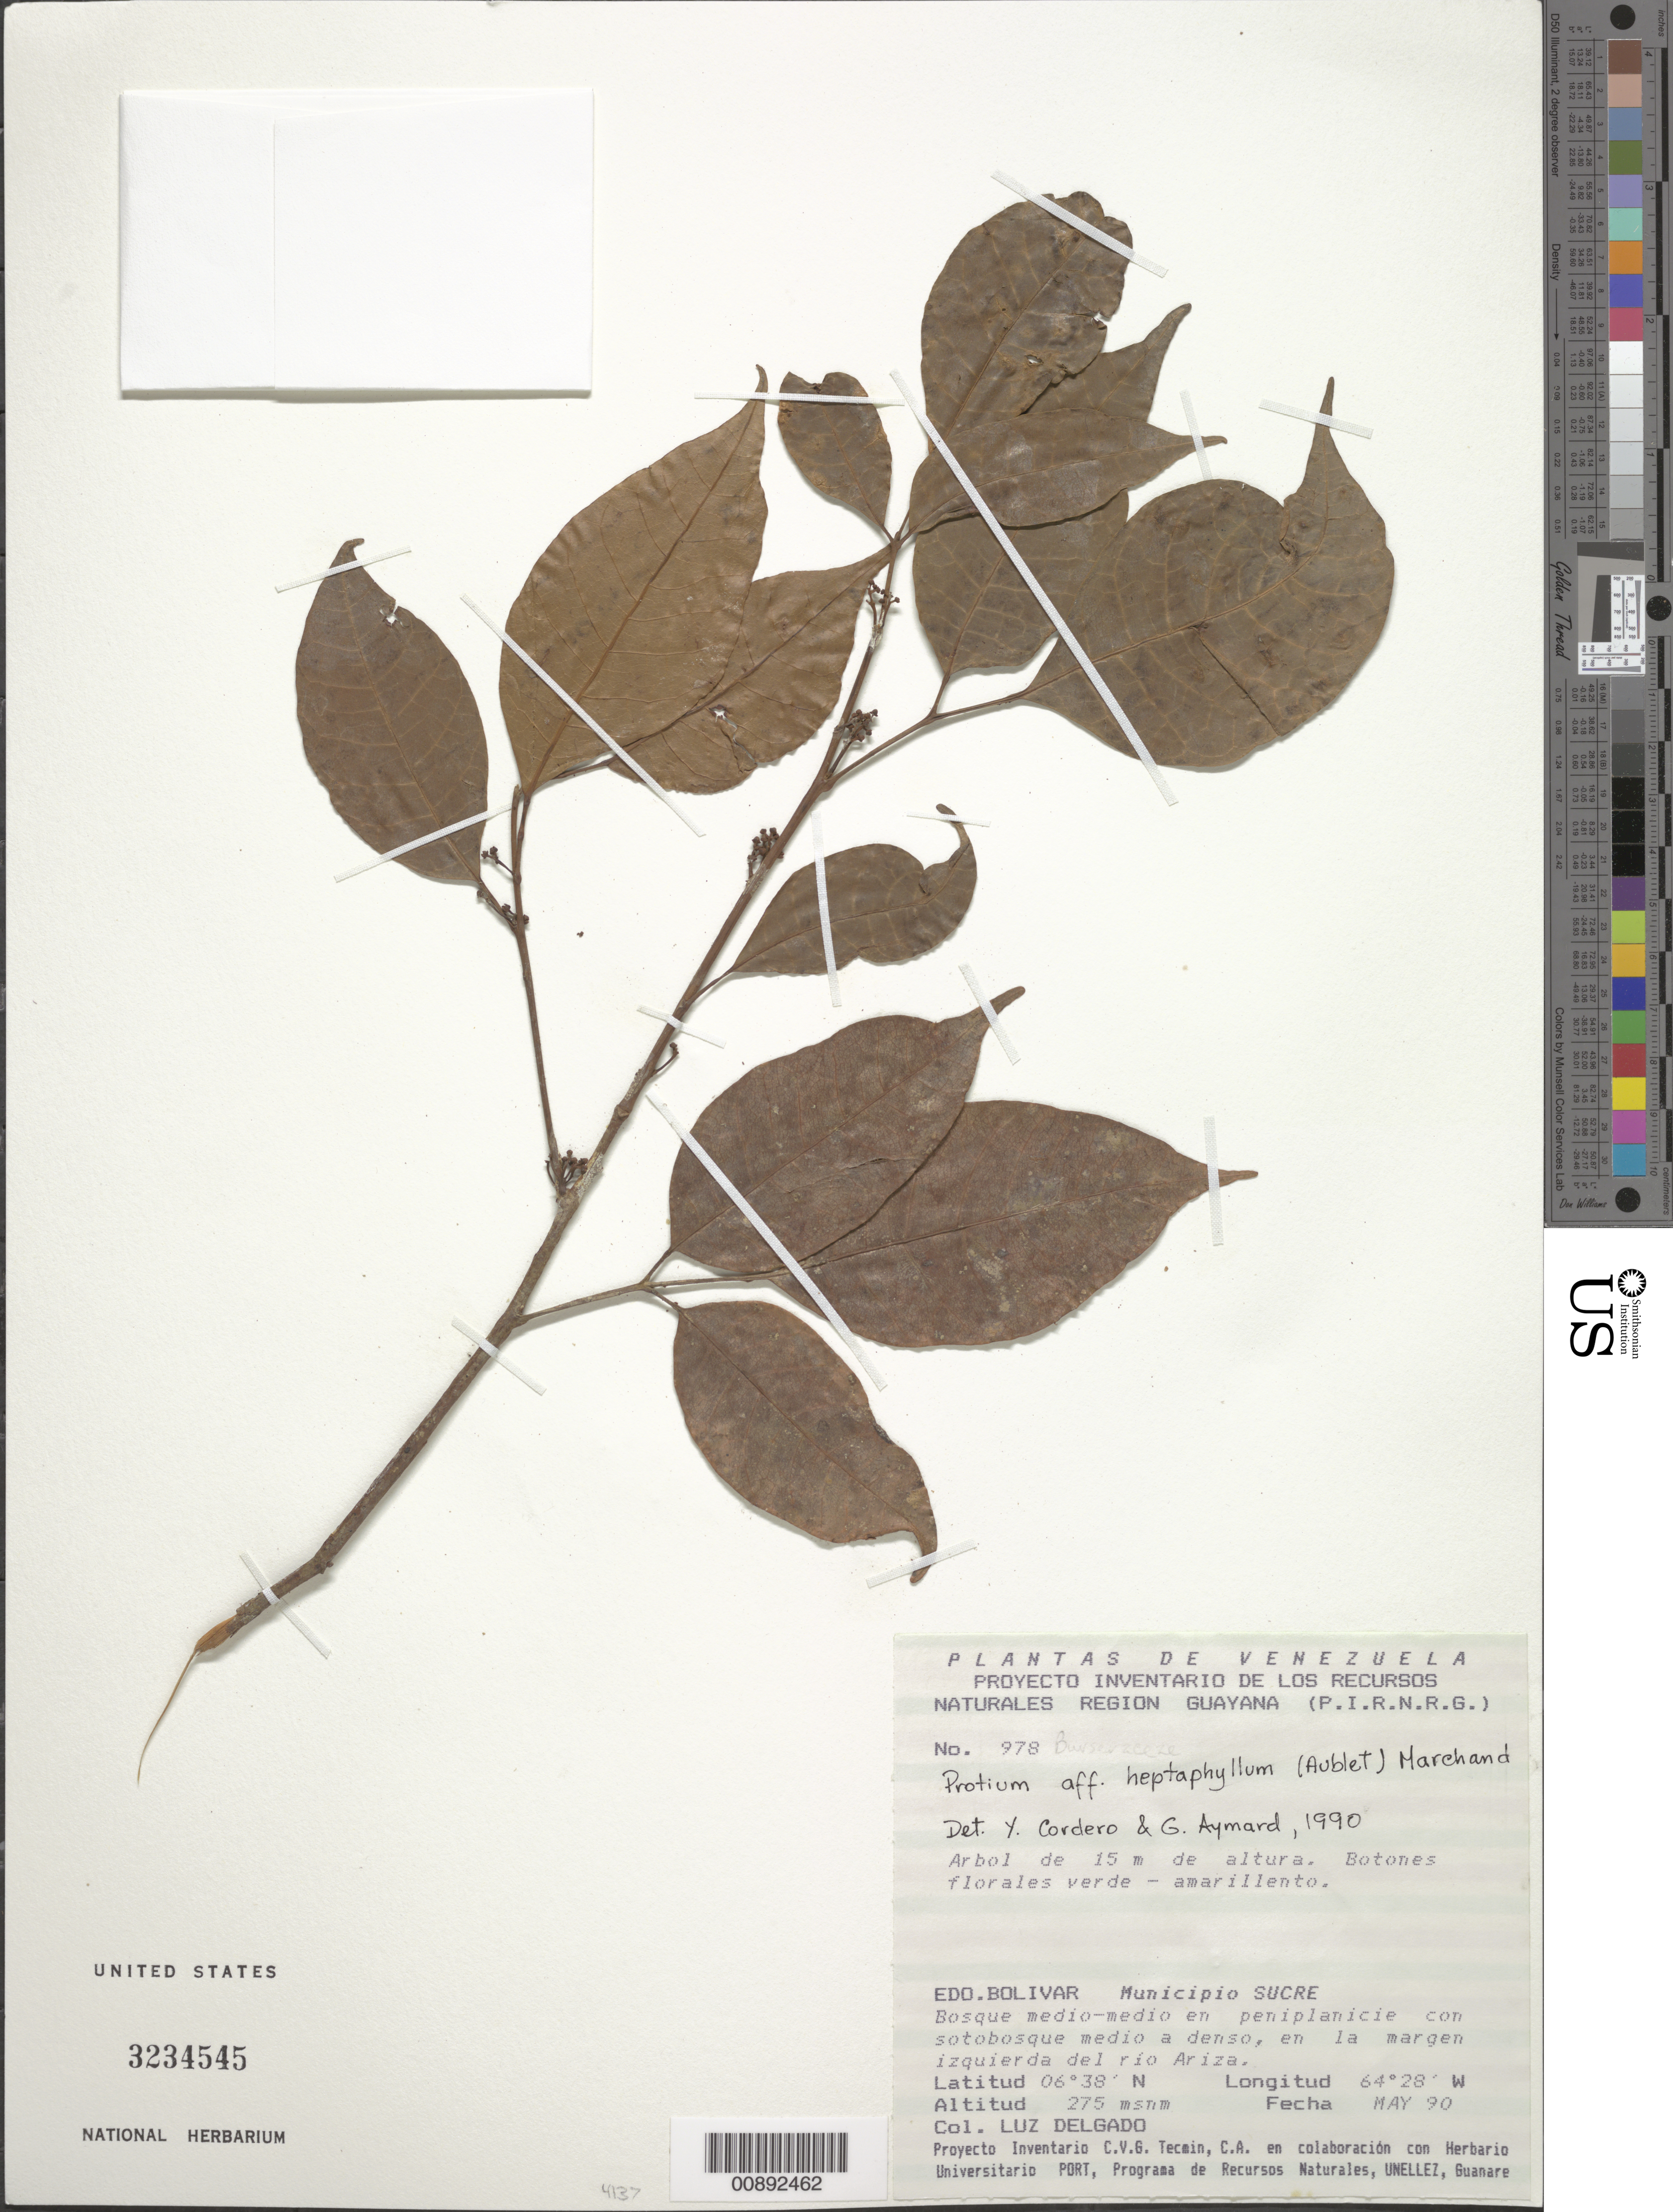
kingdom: Plantae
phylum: Tracheophyta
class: Magnoliopsida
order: Sapindales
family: Burseraceae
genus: Protium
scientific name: Protium heptaphyllum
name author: (Aubl.) Marchand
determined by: Cordero, Y.; Aymard C., G. A.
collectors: L. Delgado V.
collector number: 978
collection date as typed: May-90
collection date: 1990-05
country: Venezuela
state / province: Bolívar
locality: Mun. Sucre, Río Ariza, margen izquierda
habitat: Bosque medio-medio en peniplanicie con sotobosque medio a denso, en la margen izquierda del rio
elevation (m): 275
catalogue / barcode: US 3234545